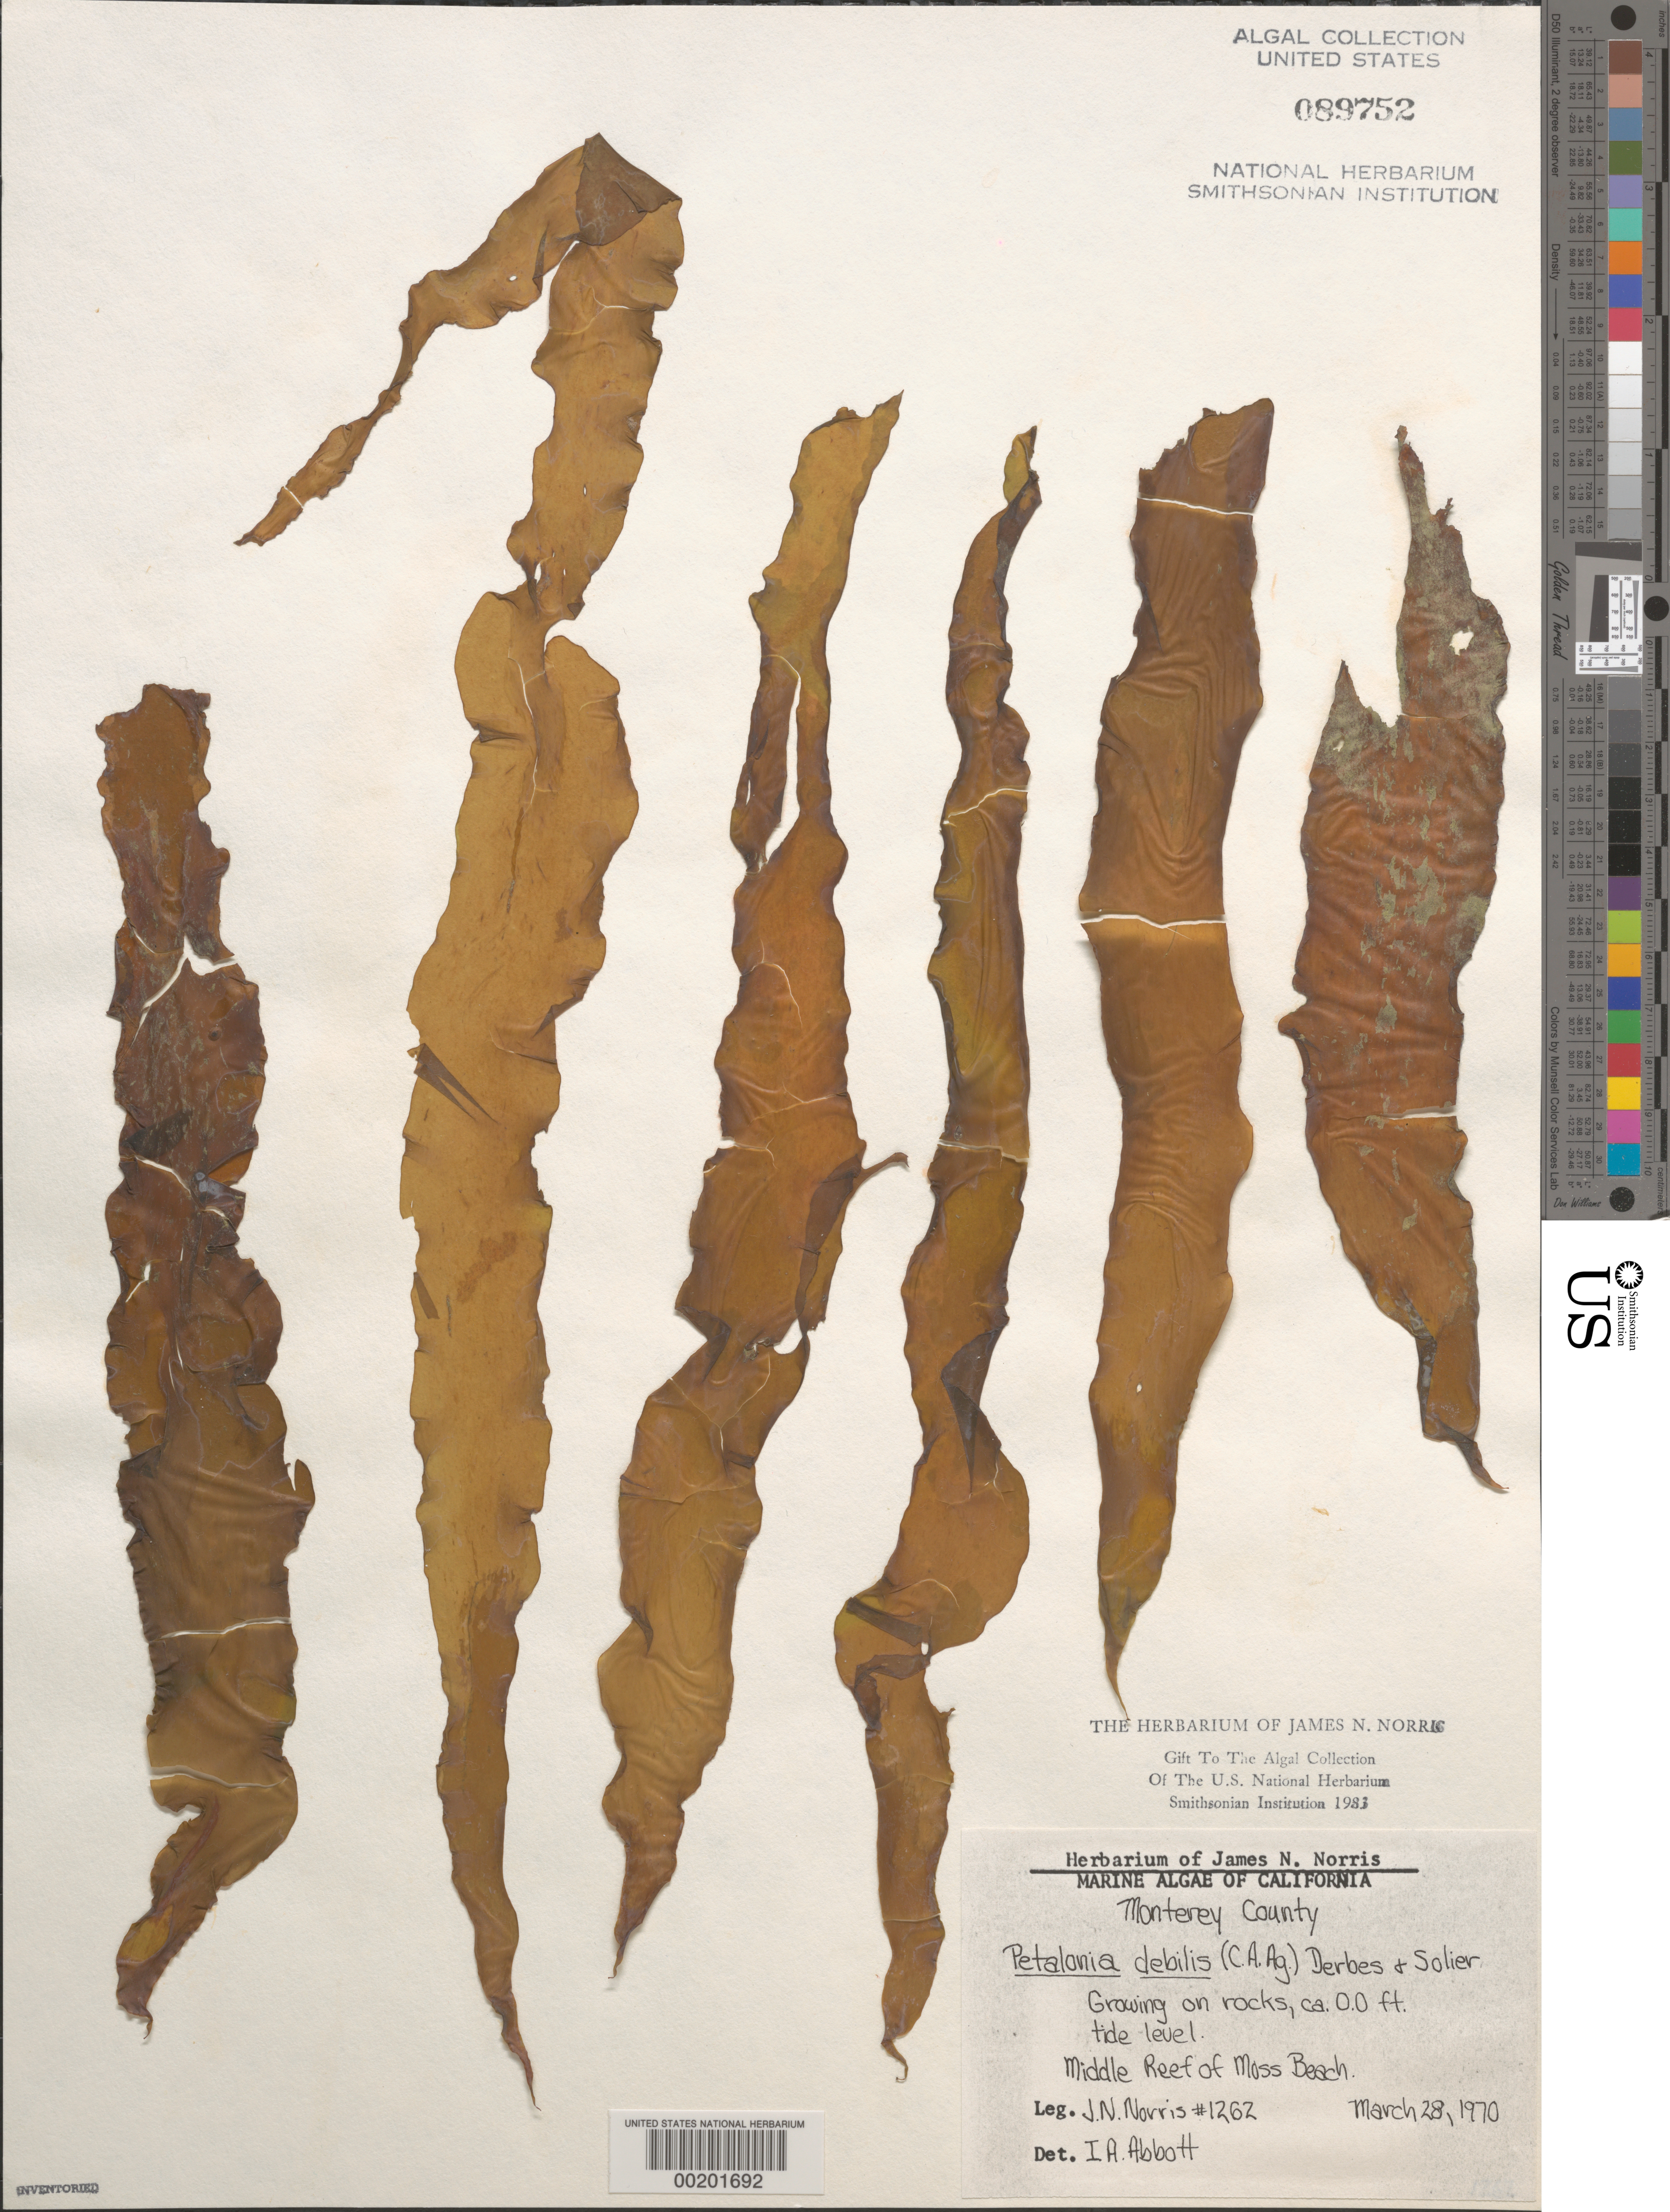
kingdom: Chromista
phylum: Ochrophyta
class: Phaeophyceae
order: Scytosiphonales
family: Scytosiphonaceae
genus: Petalonia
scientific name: Petalonia fascia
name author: (O.F. Müller) Kuntze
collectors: J. N. Norris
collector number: JN-1262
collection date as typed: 28 Mar 1970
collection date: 1970-03-28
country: United States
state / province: California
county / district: Monterey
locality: Middle Reef of Moss Beach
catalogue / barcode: US 89752